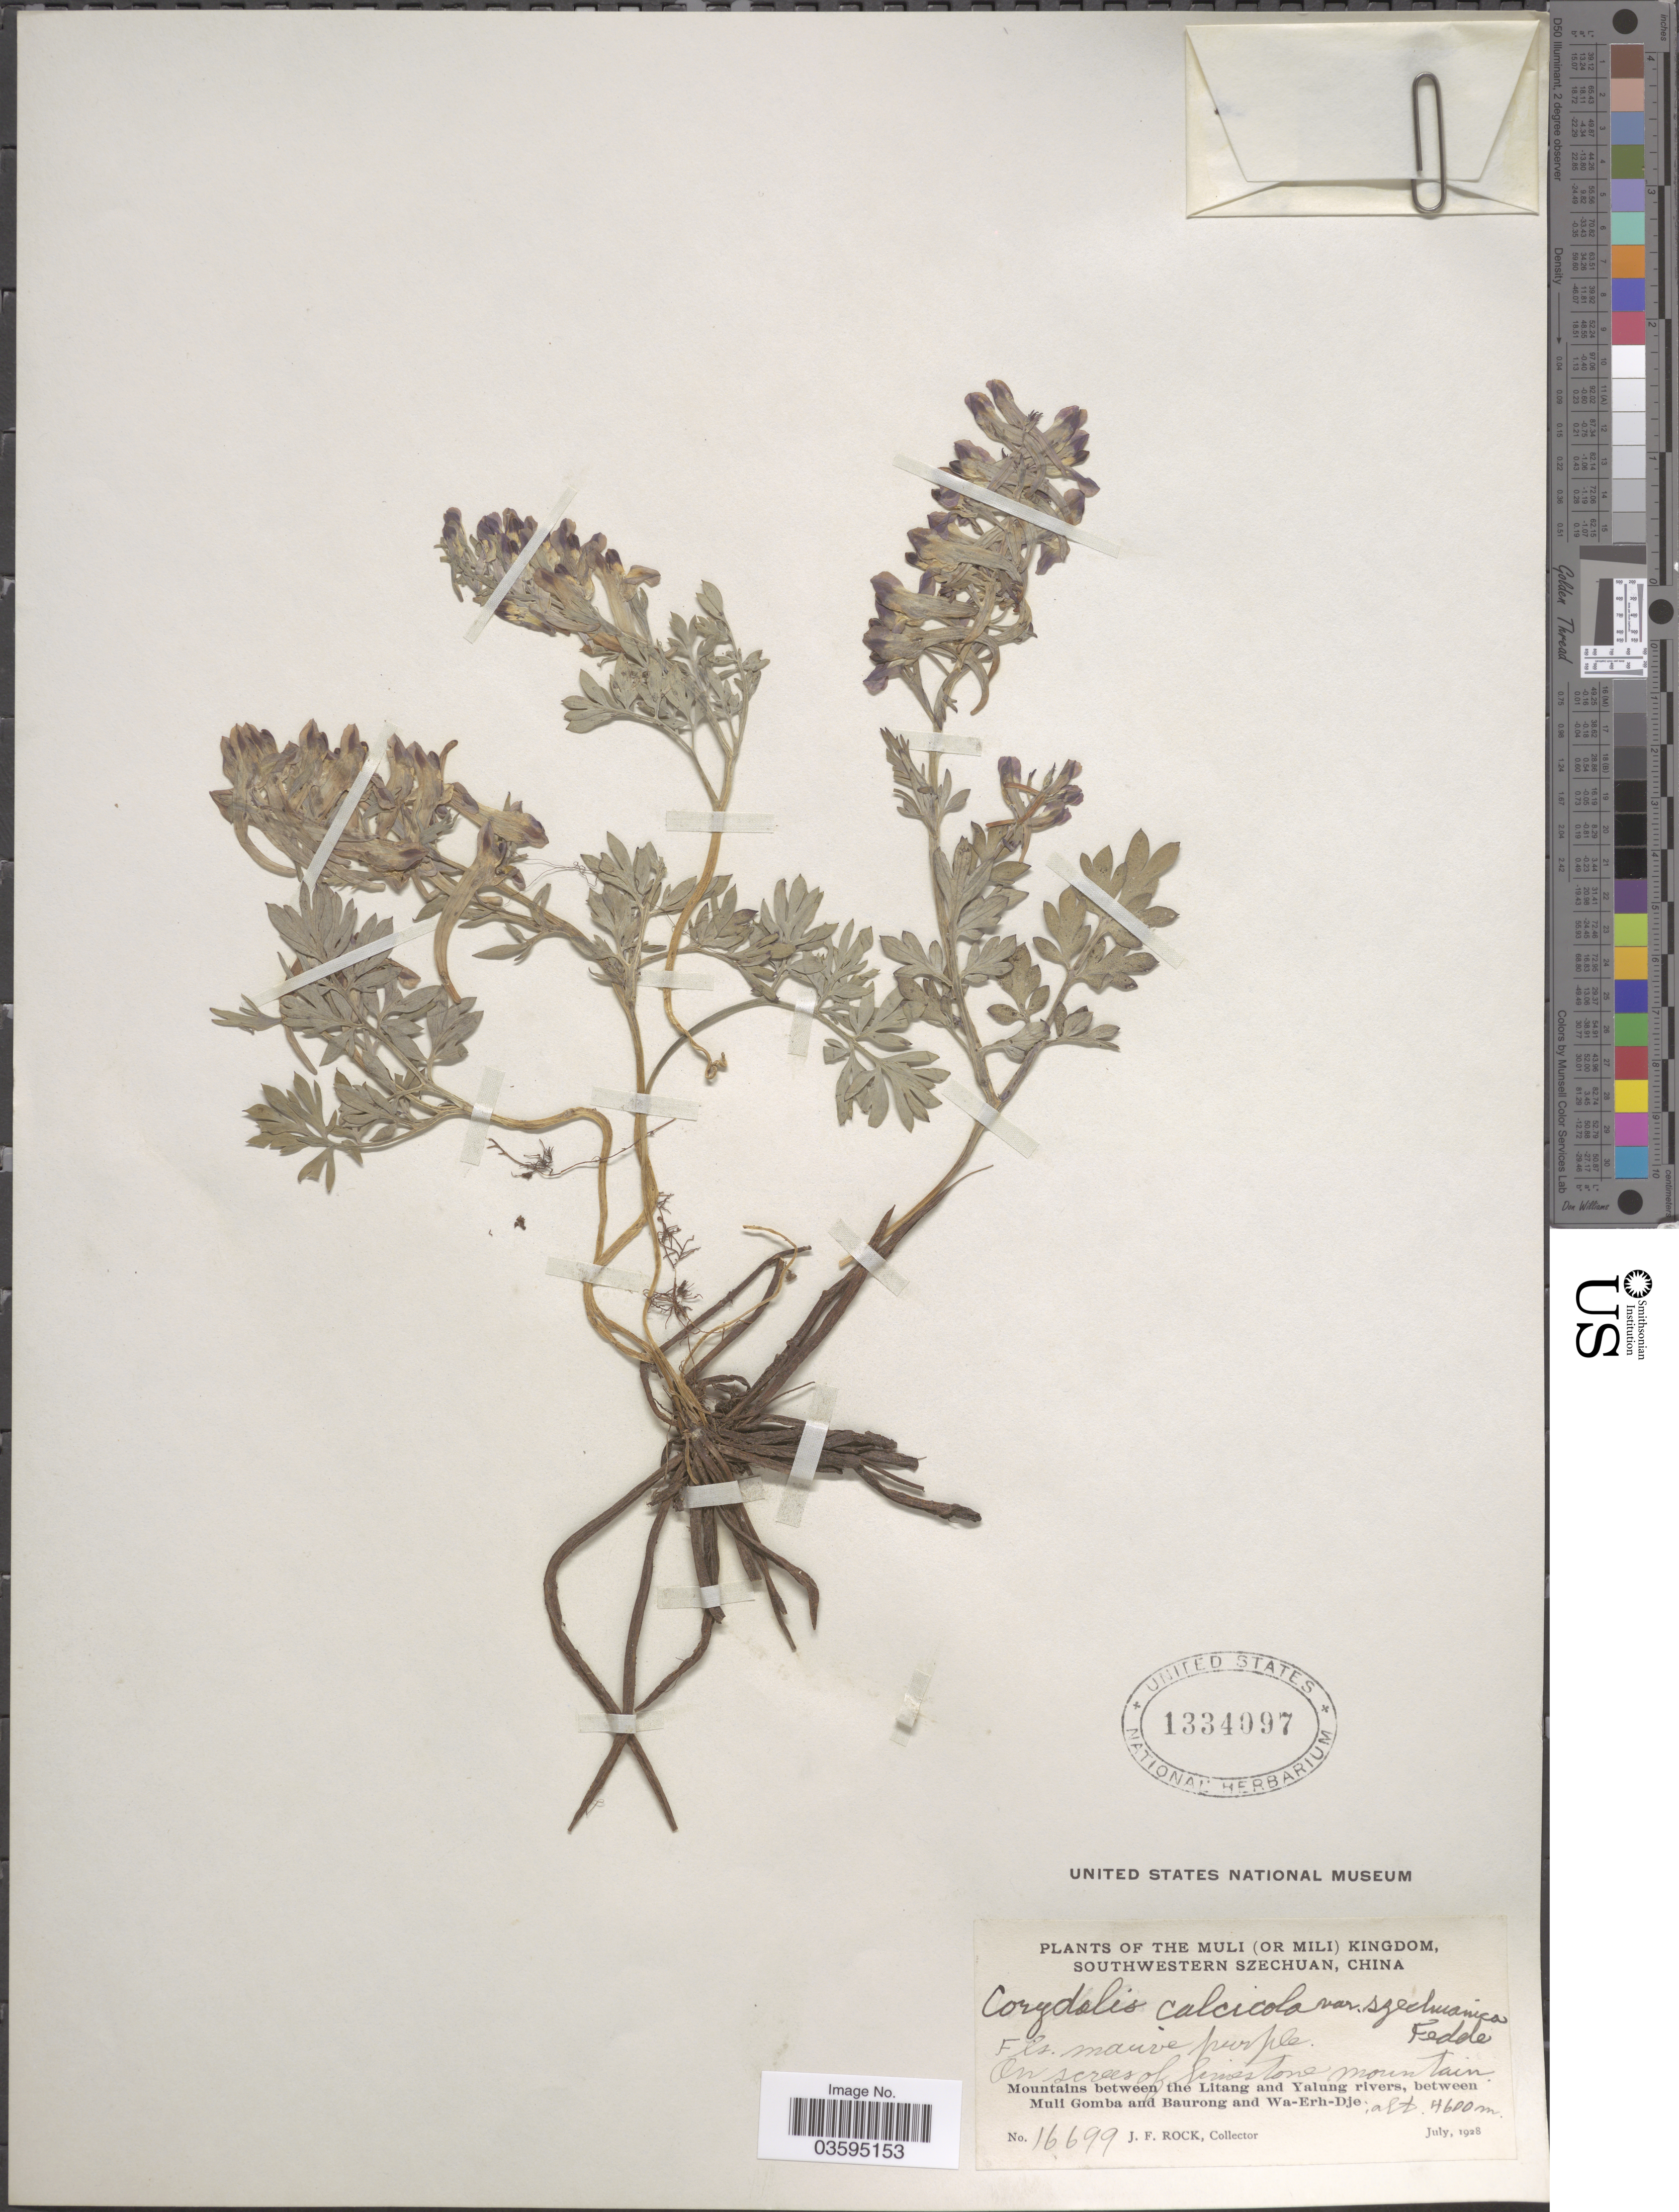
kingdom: Plantae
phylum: Tracheophyta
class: Magnoliopsida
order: Ranunculales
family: Papaveraceae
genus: Corydalis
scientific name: Corydalis calcicola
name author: W.W. Sm.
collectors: J. Rock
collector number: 16699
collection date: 1928-07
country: China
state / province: Sichuan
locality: The Muli (or Mili) Kingdom. Southwestern Szechuan. Mountains between the Litang and Yalung rivers, between Muli Gomba and Baurong and Wa-Erh-Dje.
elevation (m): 4600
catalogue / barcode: US 1334097